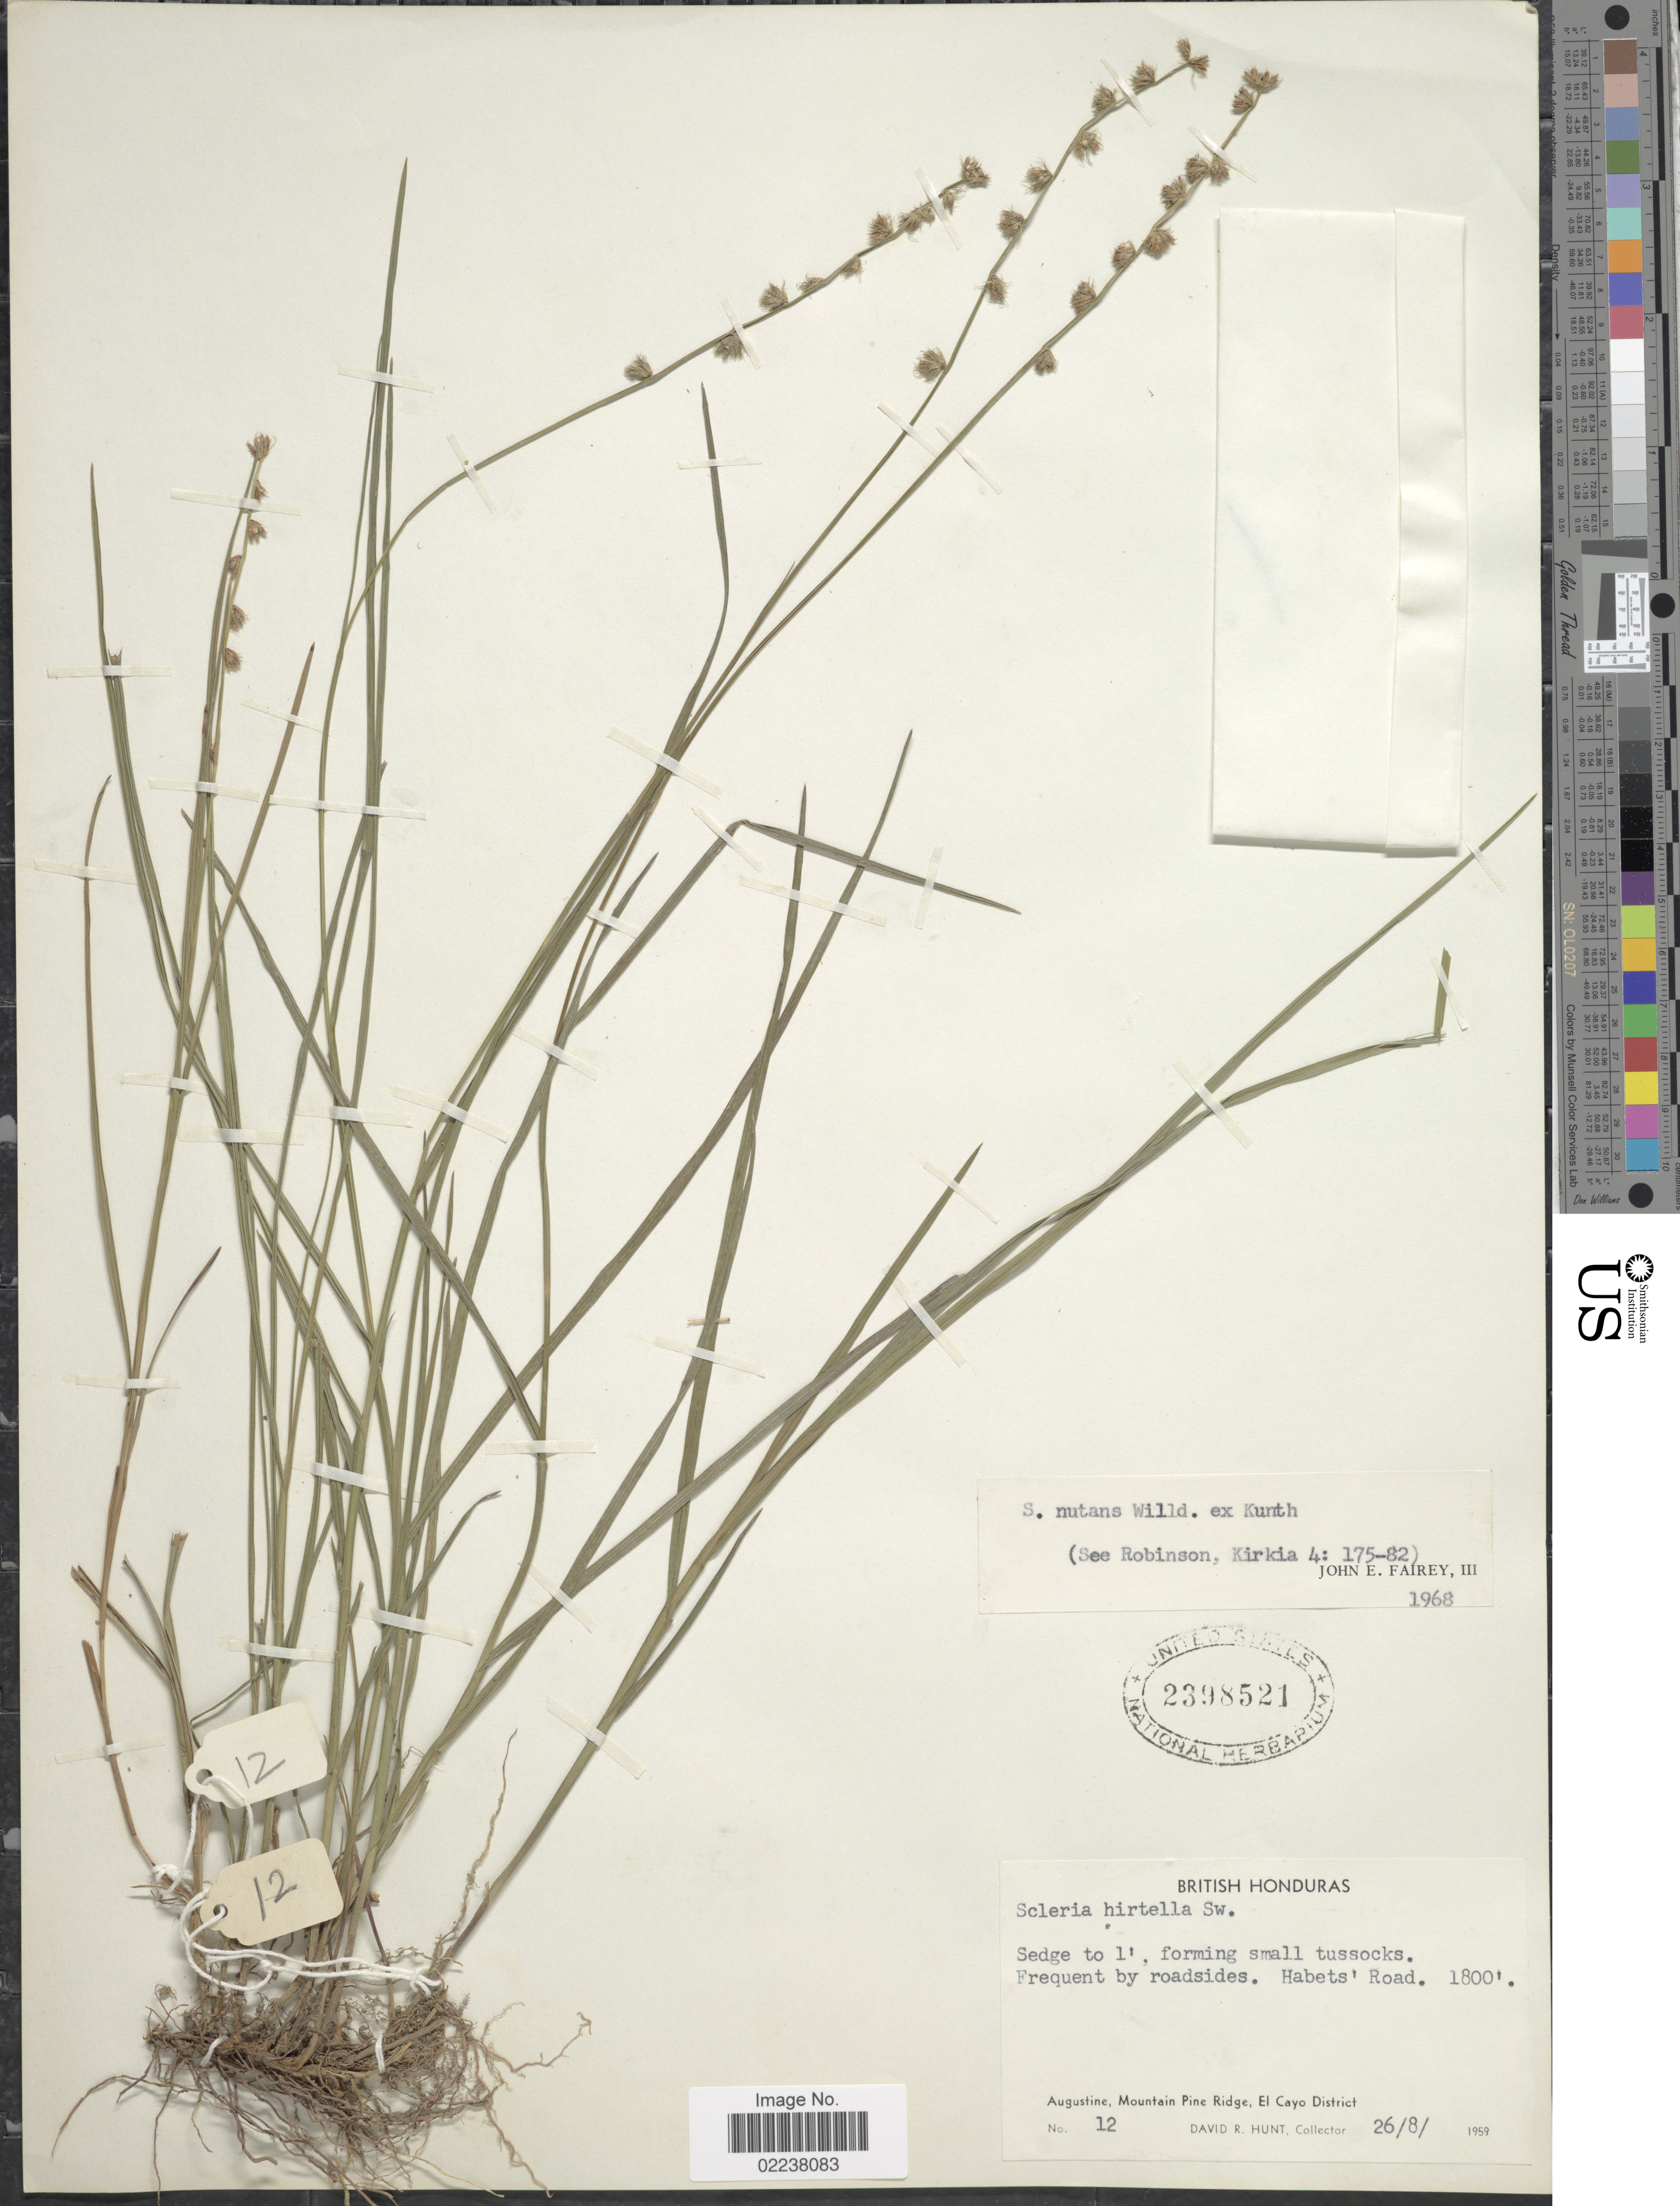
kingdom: Plantae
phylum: Tracheophyta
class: Liliopsida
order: Poales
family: Cyperaceae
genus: Scleria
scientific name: Scleria distans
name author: Poir.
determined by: Strong, Mark T., (BOT), Smithsonian Institution - National Museum of Natural History (UNITED STATES)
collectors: D. R. Hunt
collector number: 12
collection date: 1959-08-26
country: Belize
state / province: Cayo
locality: British Honduras, Habets ' Road, Ausgustine, Mountain Pine Ridge, El Cayo District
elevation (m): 549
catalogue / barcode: US 2398521